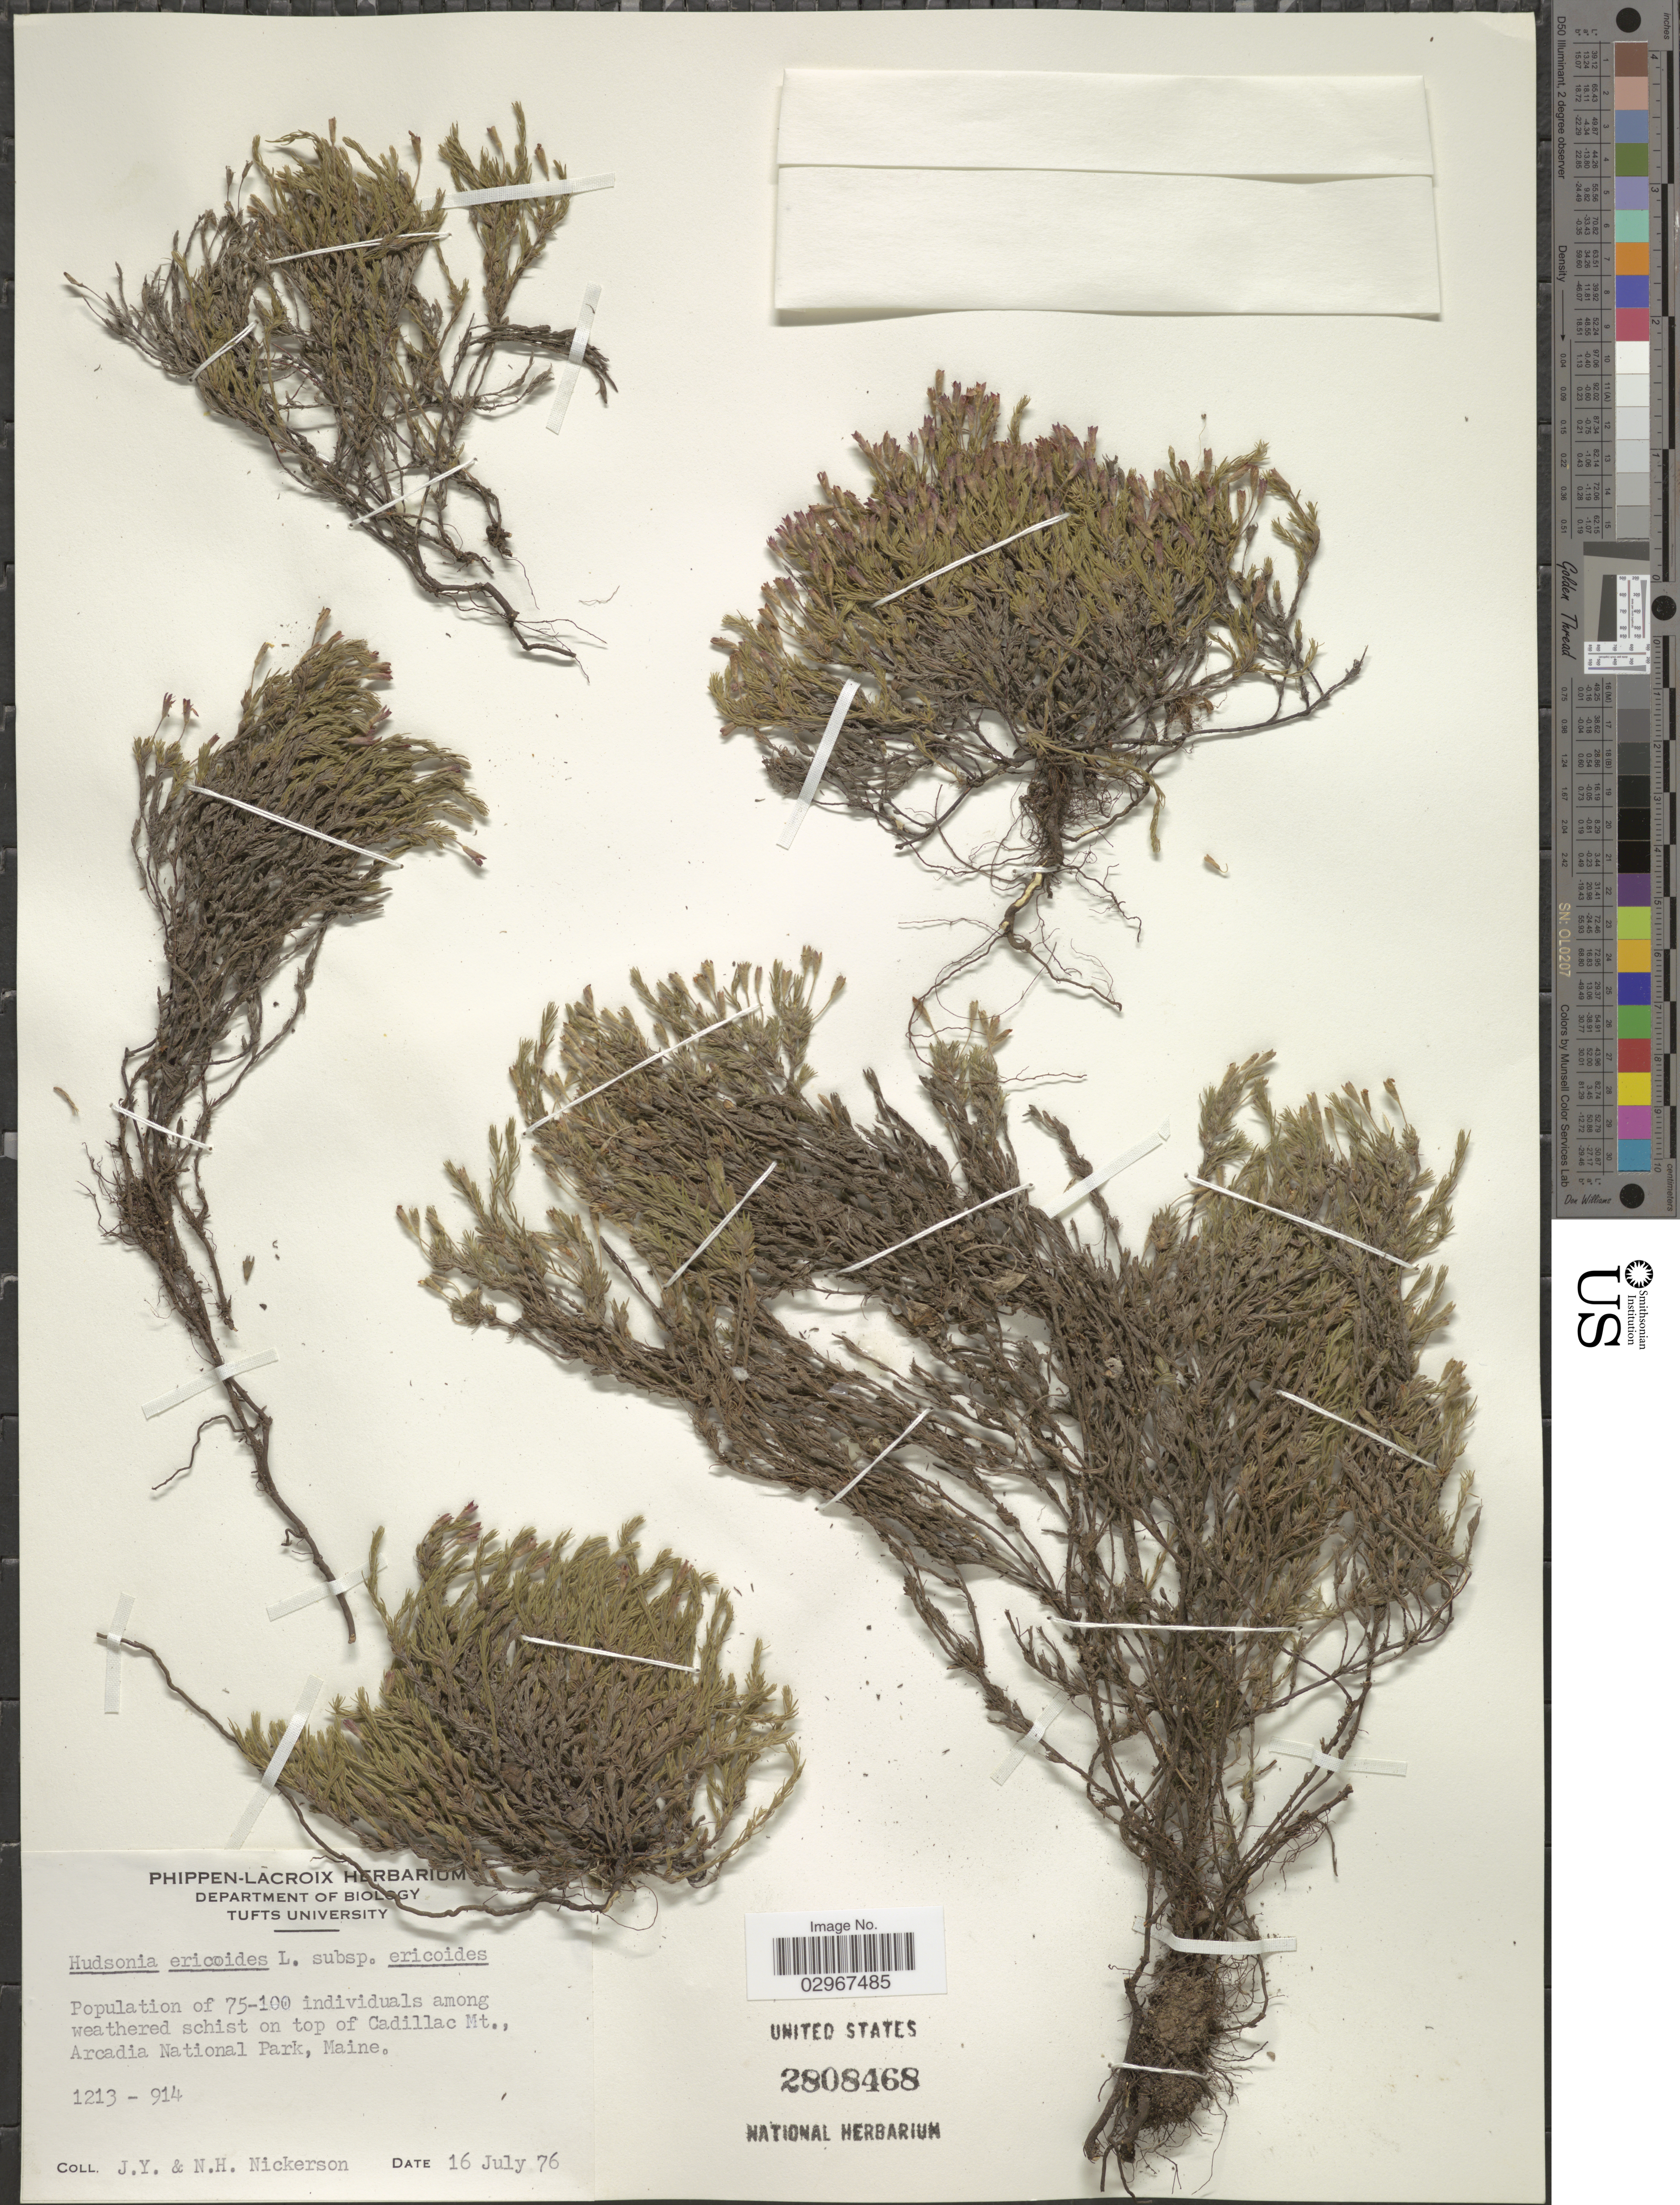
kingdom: Plantae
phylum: Tracheophyta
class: Magnoliopsida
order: Malvales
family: Cistaceae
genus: Hudsonia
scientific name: Hudsonia ericoides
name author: L.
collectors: J. Nickerson & N. Nickerson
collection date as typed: Transcribed d/m/y: 16/7/76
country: United States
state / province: Maine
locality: On top of Cadillac Mt., Arcadia National Park.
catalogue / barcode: US 2808468